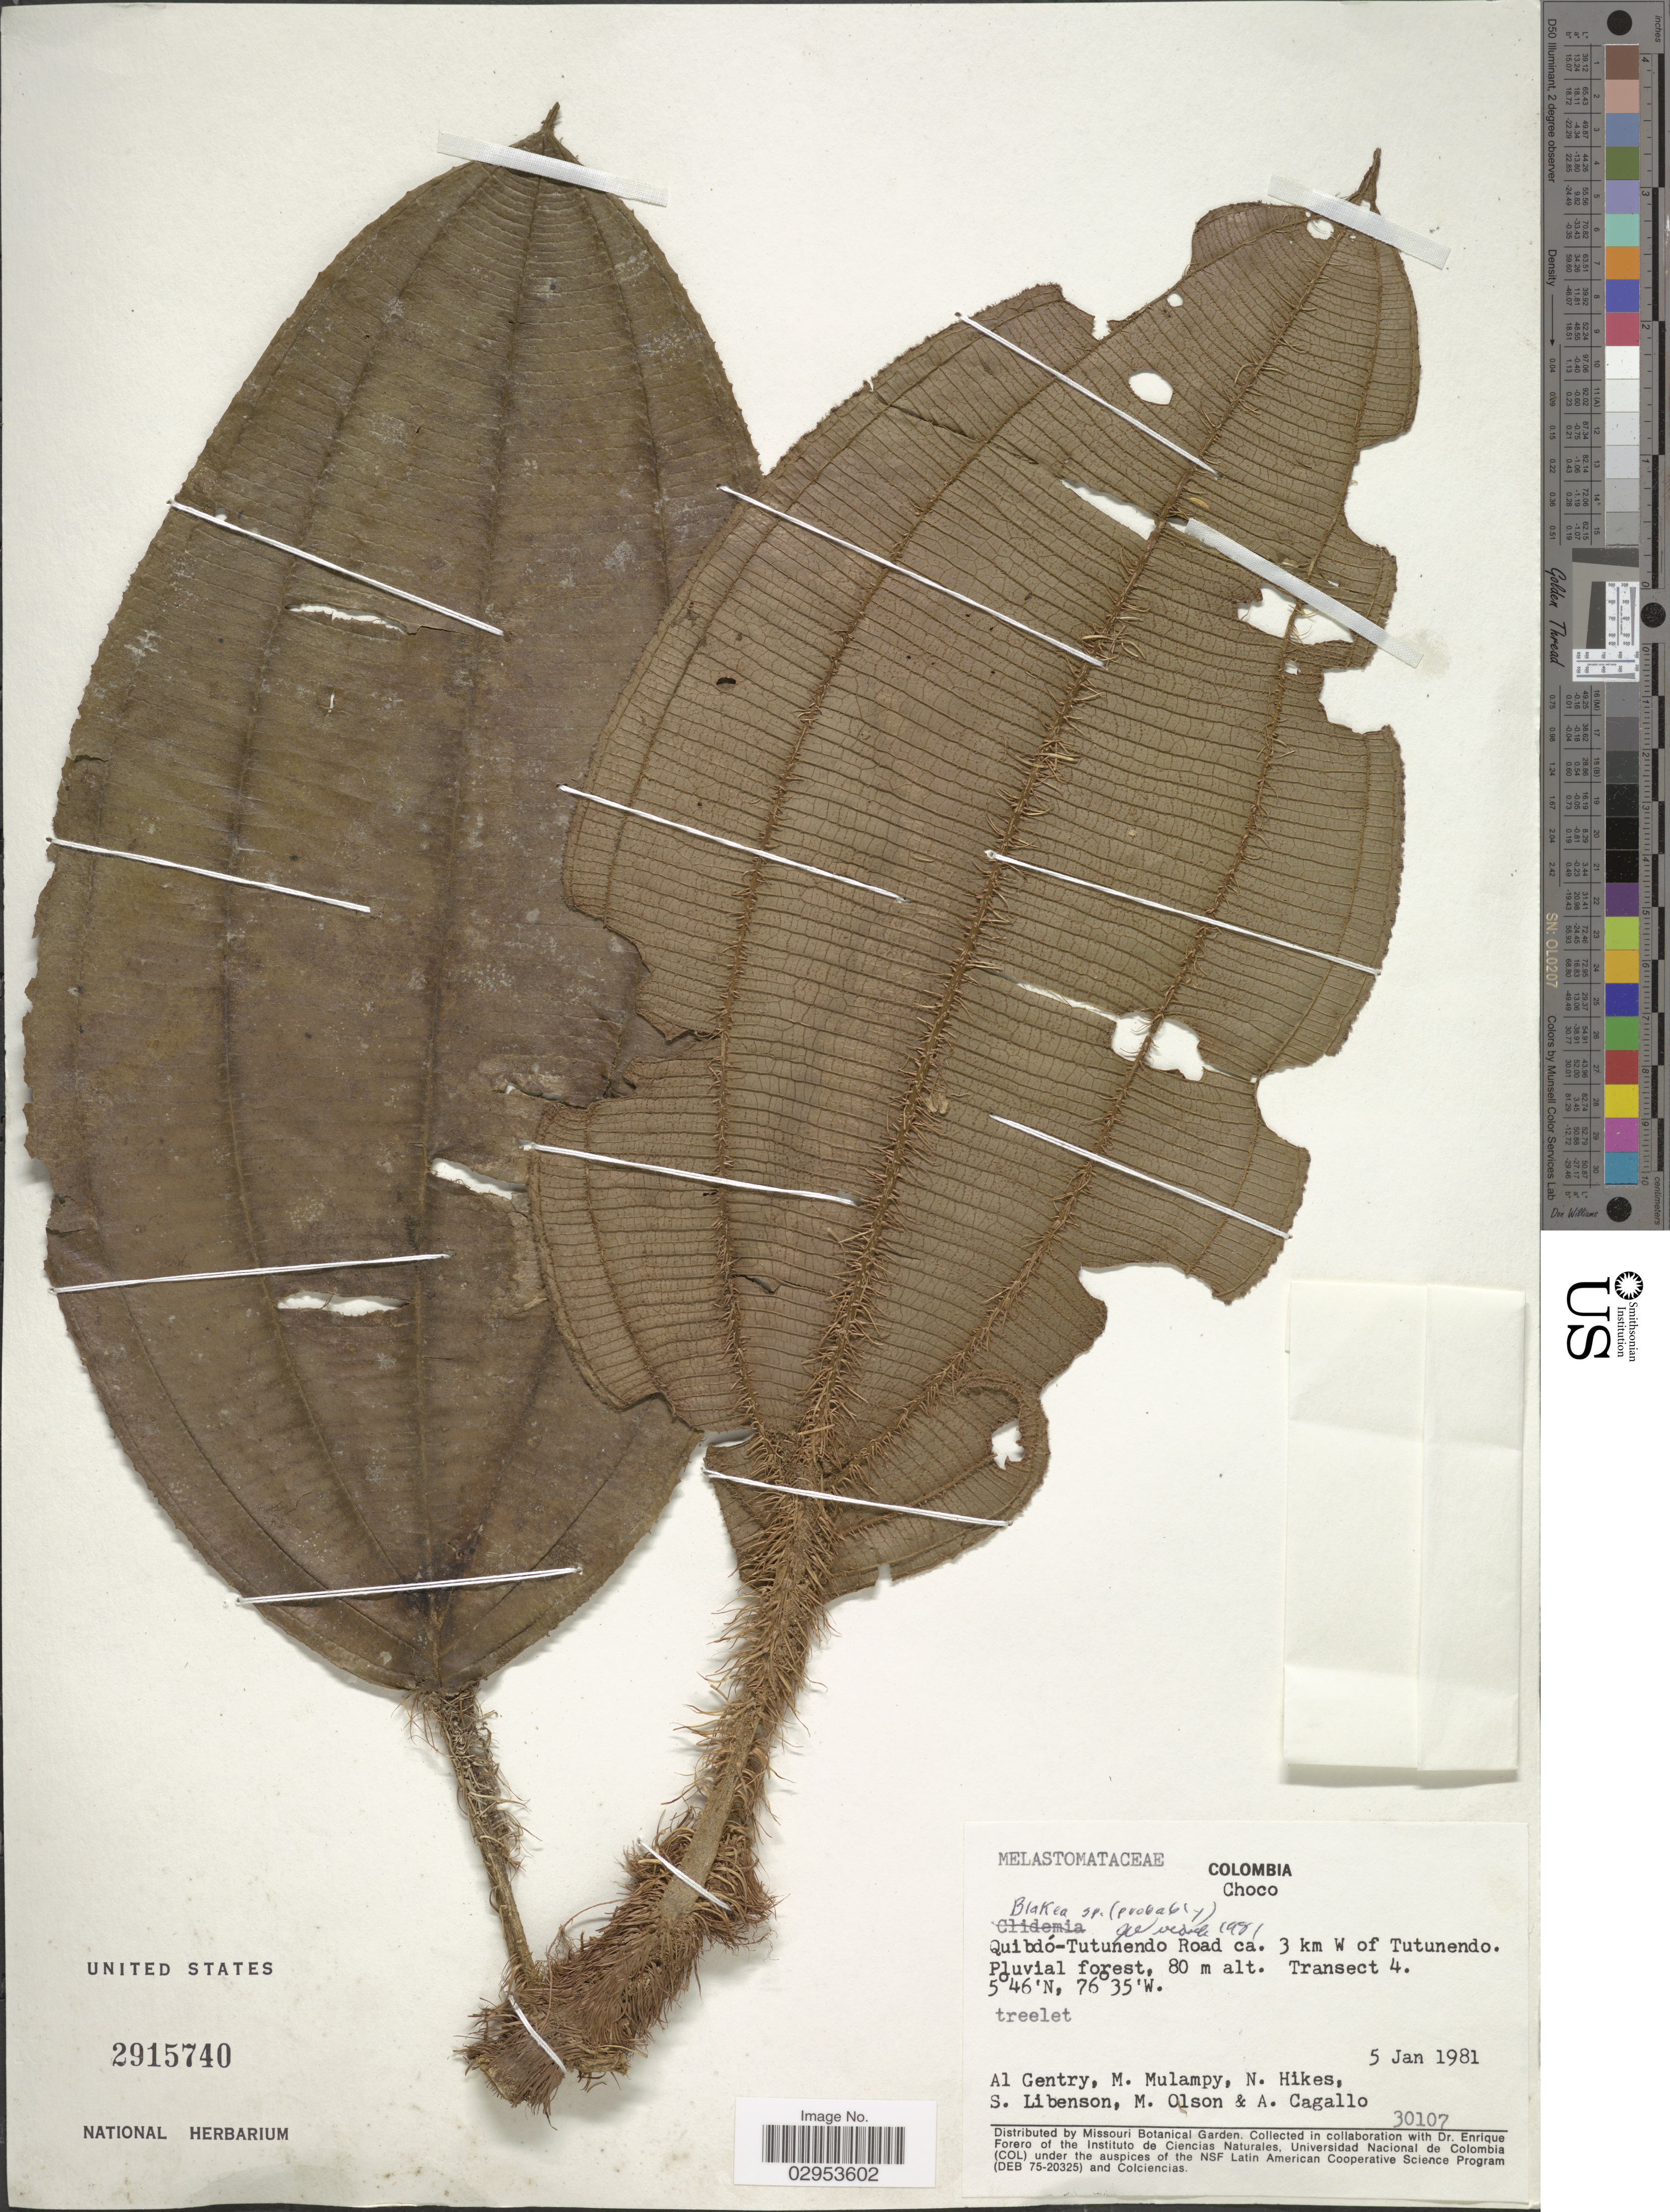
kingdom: Plantae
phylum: Tracheophyta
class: Magnoliopsida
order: Myrtales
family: Melastomataceae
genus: Blakea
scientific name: Blakea sp.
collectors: A. H. Gentry, M. Mulampy, N. Hikes, S. Libenson & et al.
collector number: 30107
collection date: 1981-01-05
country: Colombia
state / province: Chocó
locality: Quibdó-Tutunendo Road ca. 3 km W of Tutunendo. Transect 4.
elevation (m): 80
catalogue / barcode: US 2915740